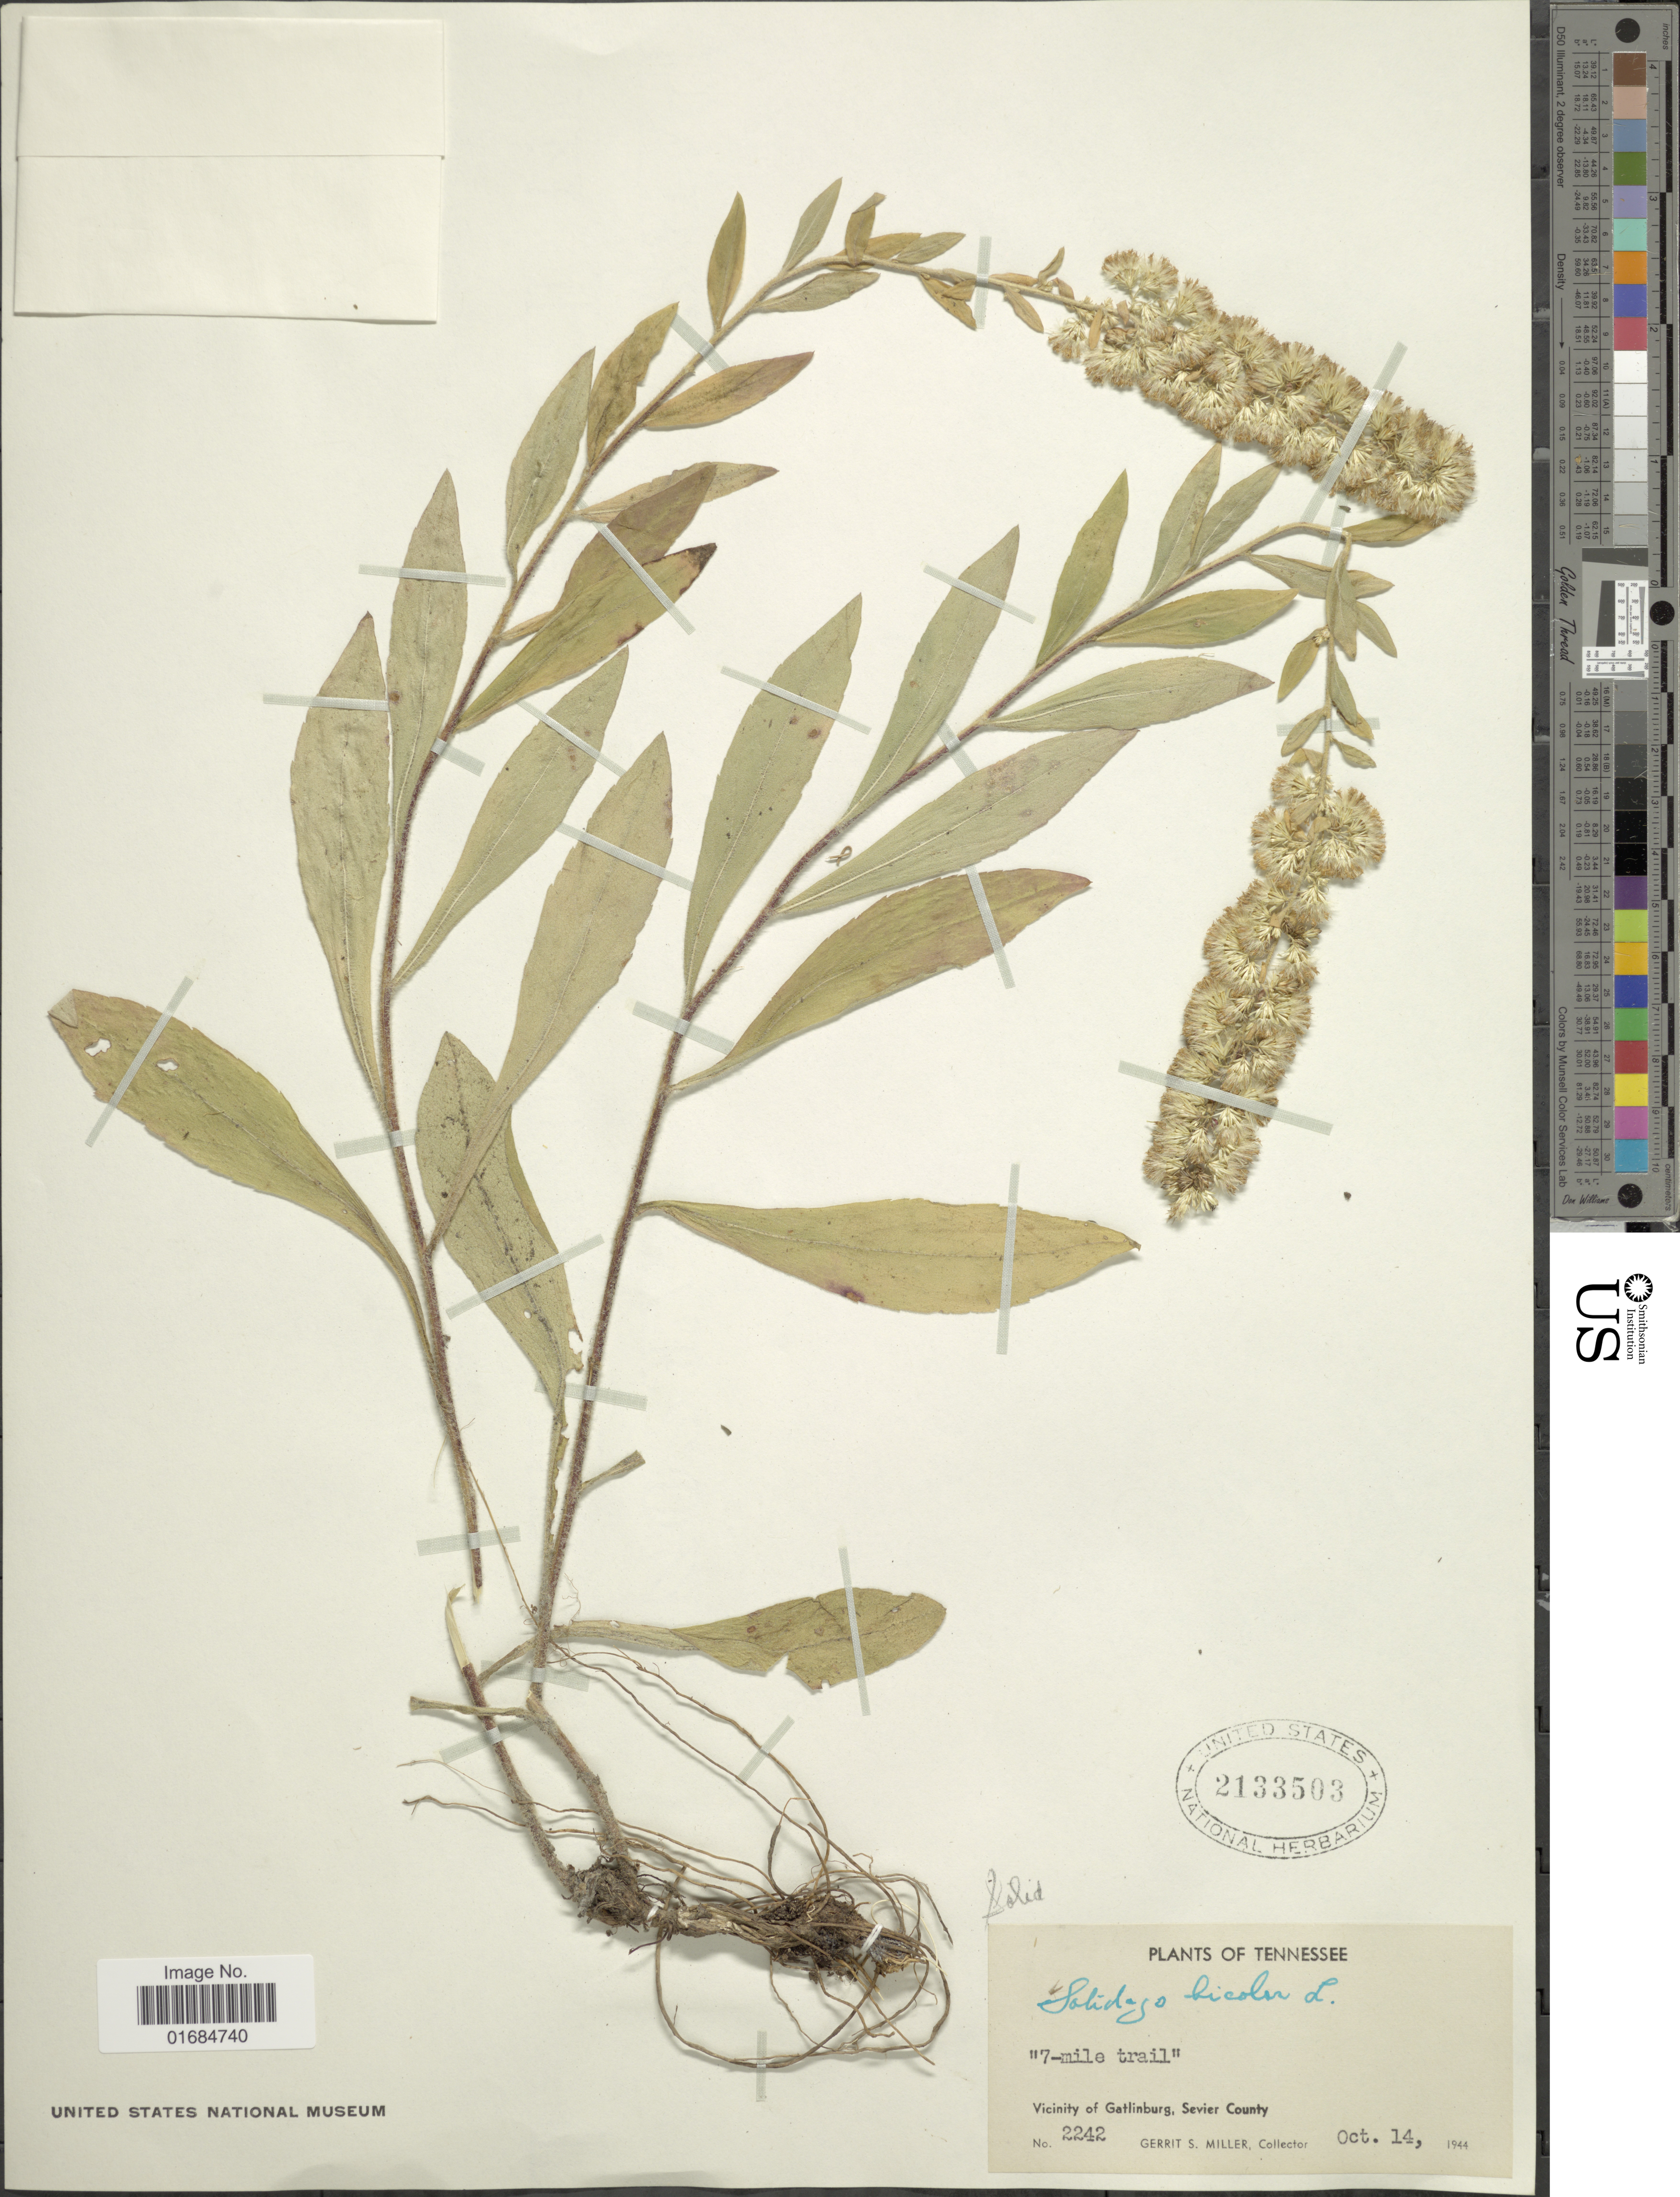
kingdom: Plantae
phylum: Tracheophyta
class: Magnoliopsida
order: Asterales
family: Asteraceae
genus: Solidago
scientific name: Solidago bicolor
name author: L.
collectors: G. S. Miller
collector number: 2242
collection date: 1944-10-14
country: United States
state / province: Tennessee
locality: Vicinity of Gatlinburg, Sevier County.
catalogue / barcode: US 2133503